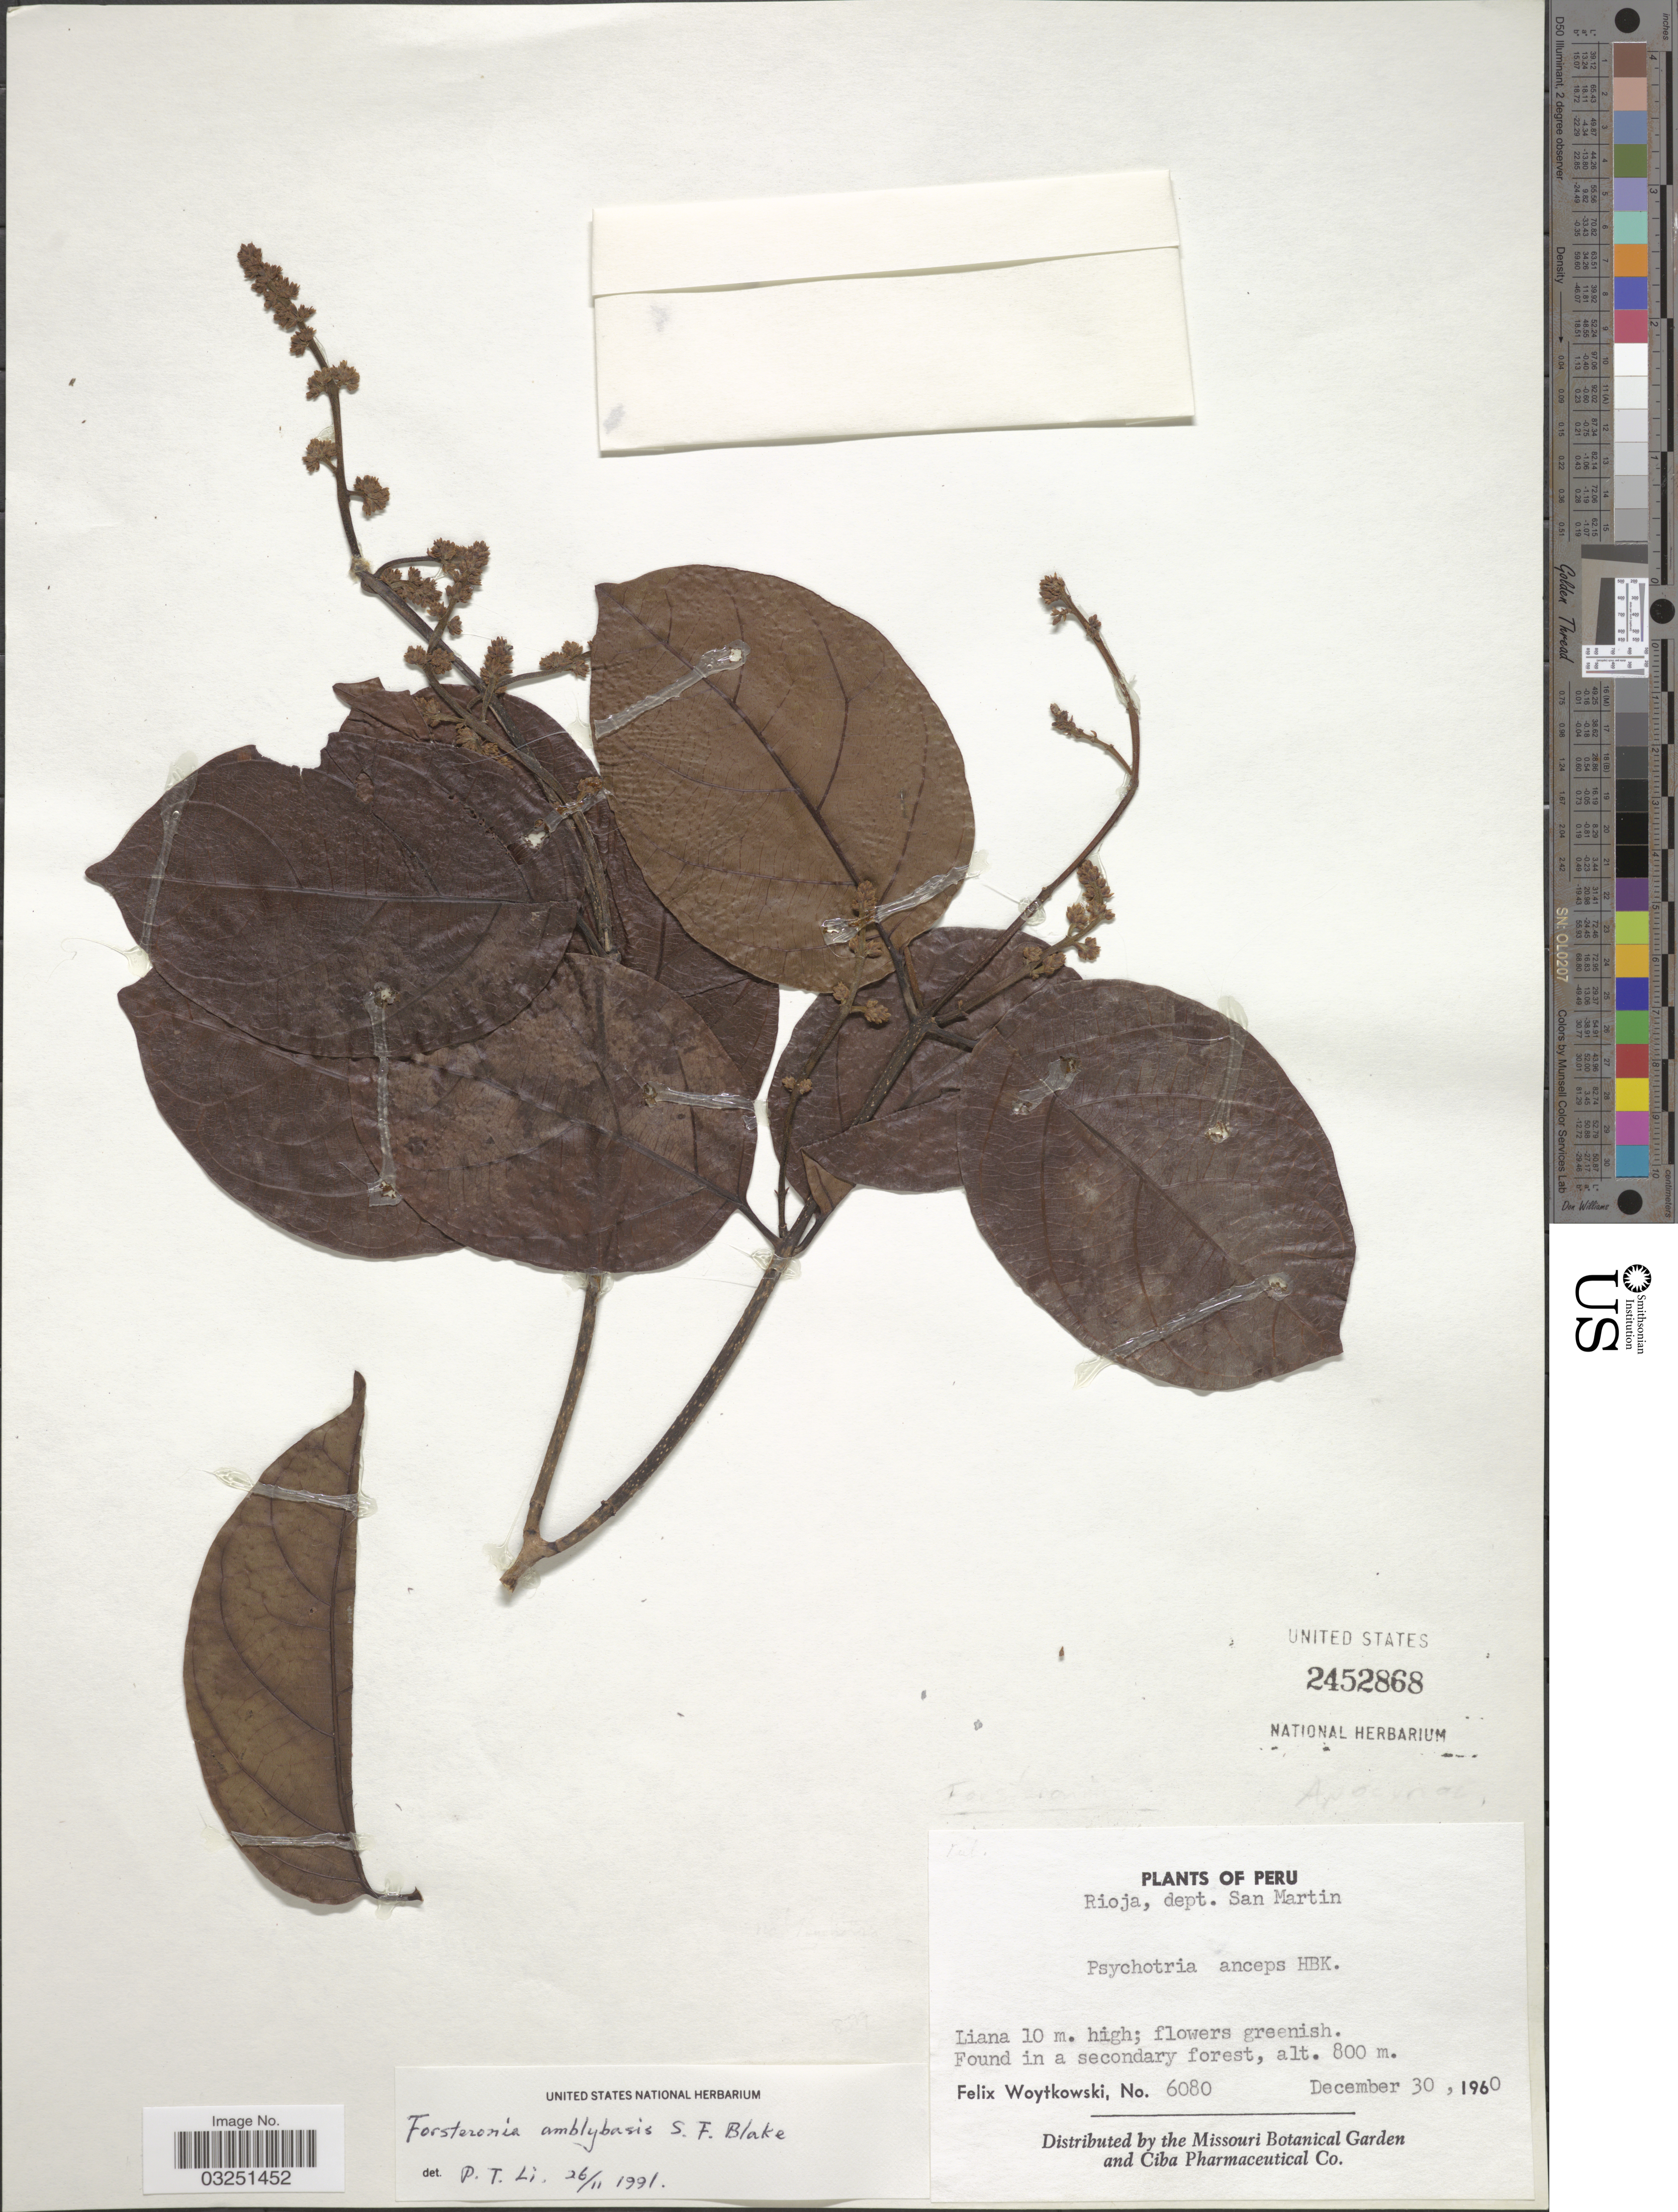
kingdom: Plantae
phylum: Tracheophyta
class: Magnoliopsida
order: Gentianales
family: Apocynaceae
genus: Forsteronia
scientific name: Forsteronia amblybasis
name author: S.F. Blake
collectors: F. Woytkowski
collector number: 6080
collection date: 1960-12-30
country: Peru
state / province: San Martín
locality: Rioja, dept. San Martin.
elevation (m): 800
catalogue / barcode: US 2452868